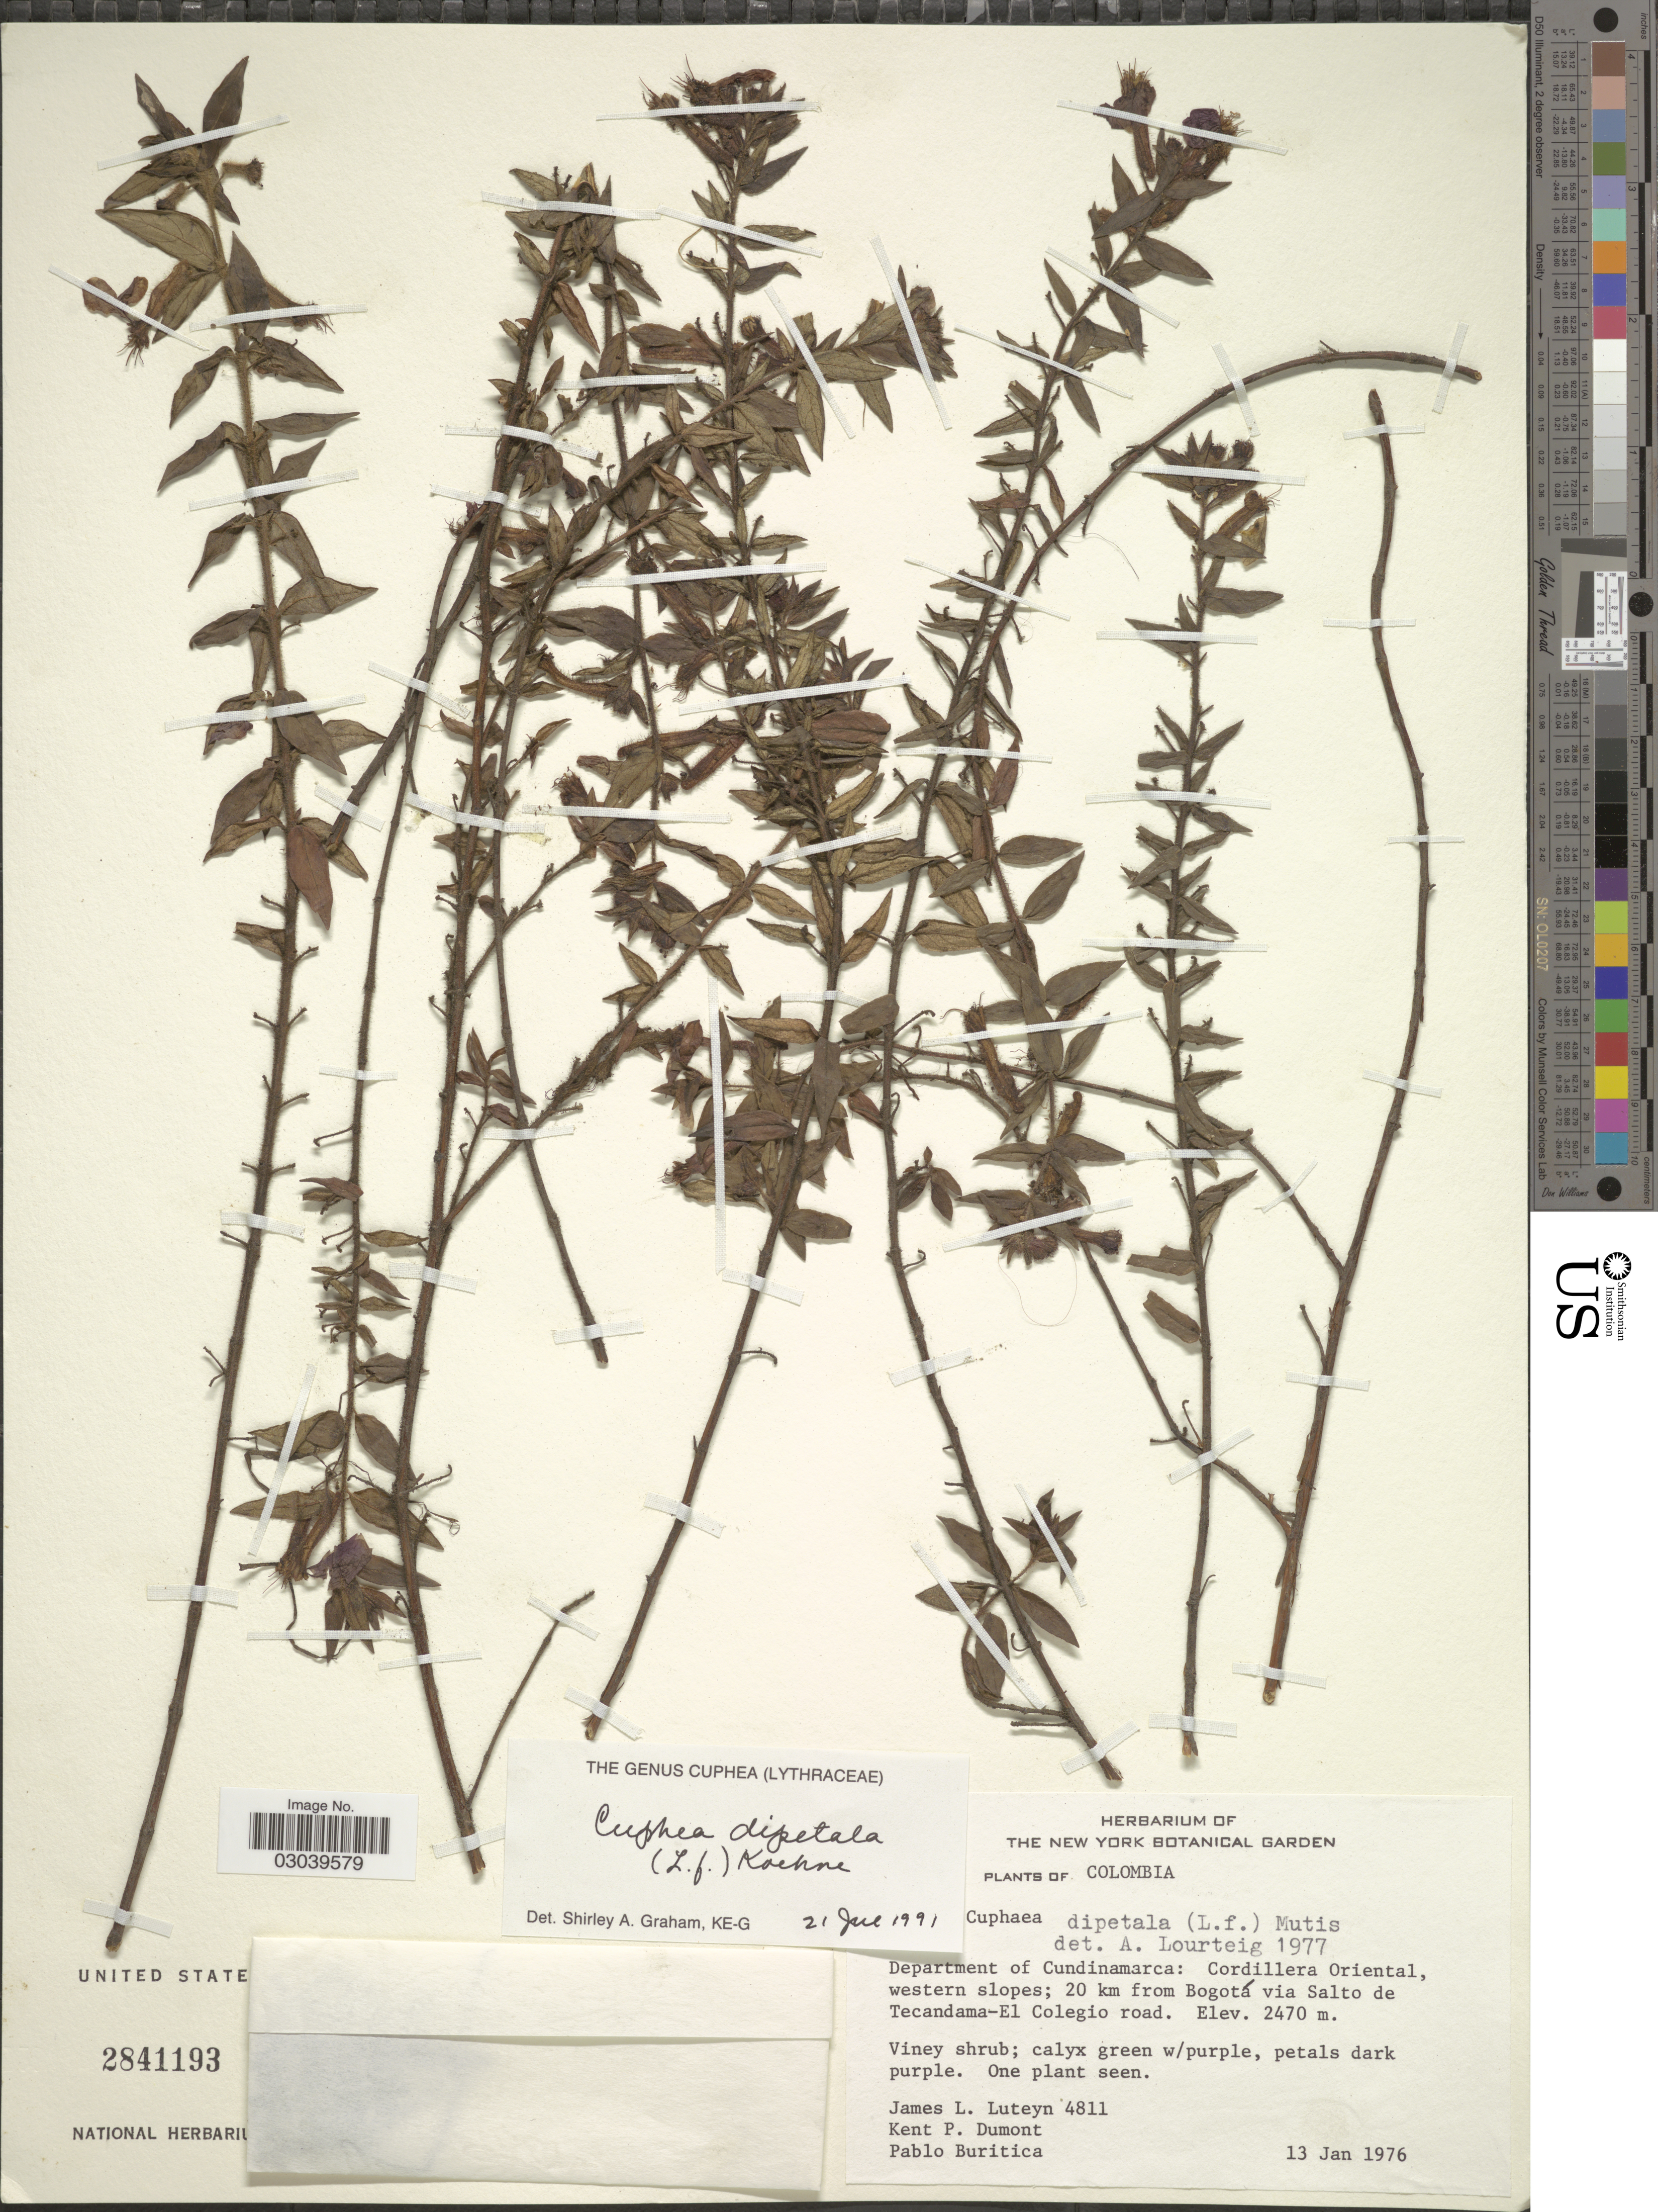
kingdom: Plantae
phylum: Tracheophyta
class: Magnoliopsida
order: Myrtales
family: Lythraceae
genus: Cuphea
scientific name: Cuphea dipetala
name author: (L. f.) Koehne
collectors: J. Luteyn, K. P. Dumont & P. Buritica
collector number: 4811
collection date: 1976-01-13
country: Colombia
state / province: Cundinamarca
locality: Department of Cundinamarca: Cordillera Oriental, western slopes; 20 km from Bogotá via Salto de Tecandama-El Colegio road.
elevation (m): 2470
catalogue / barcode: US 2841193